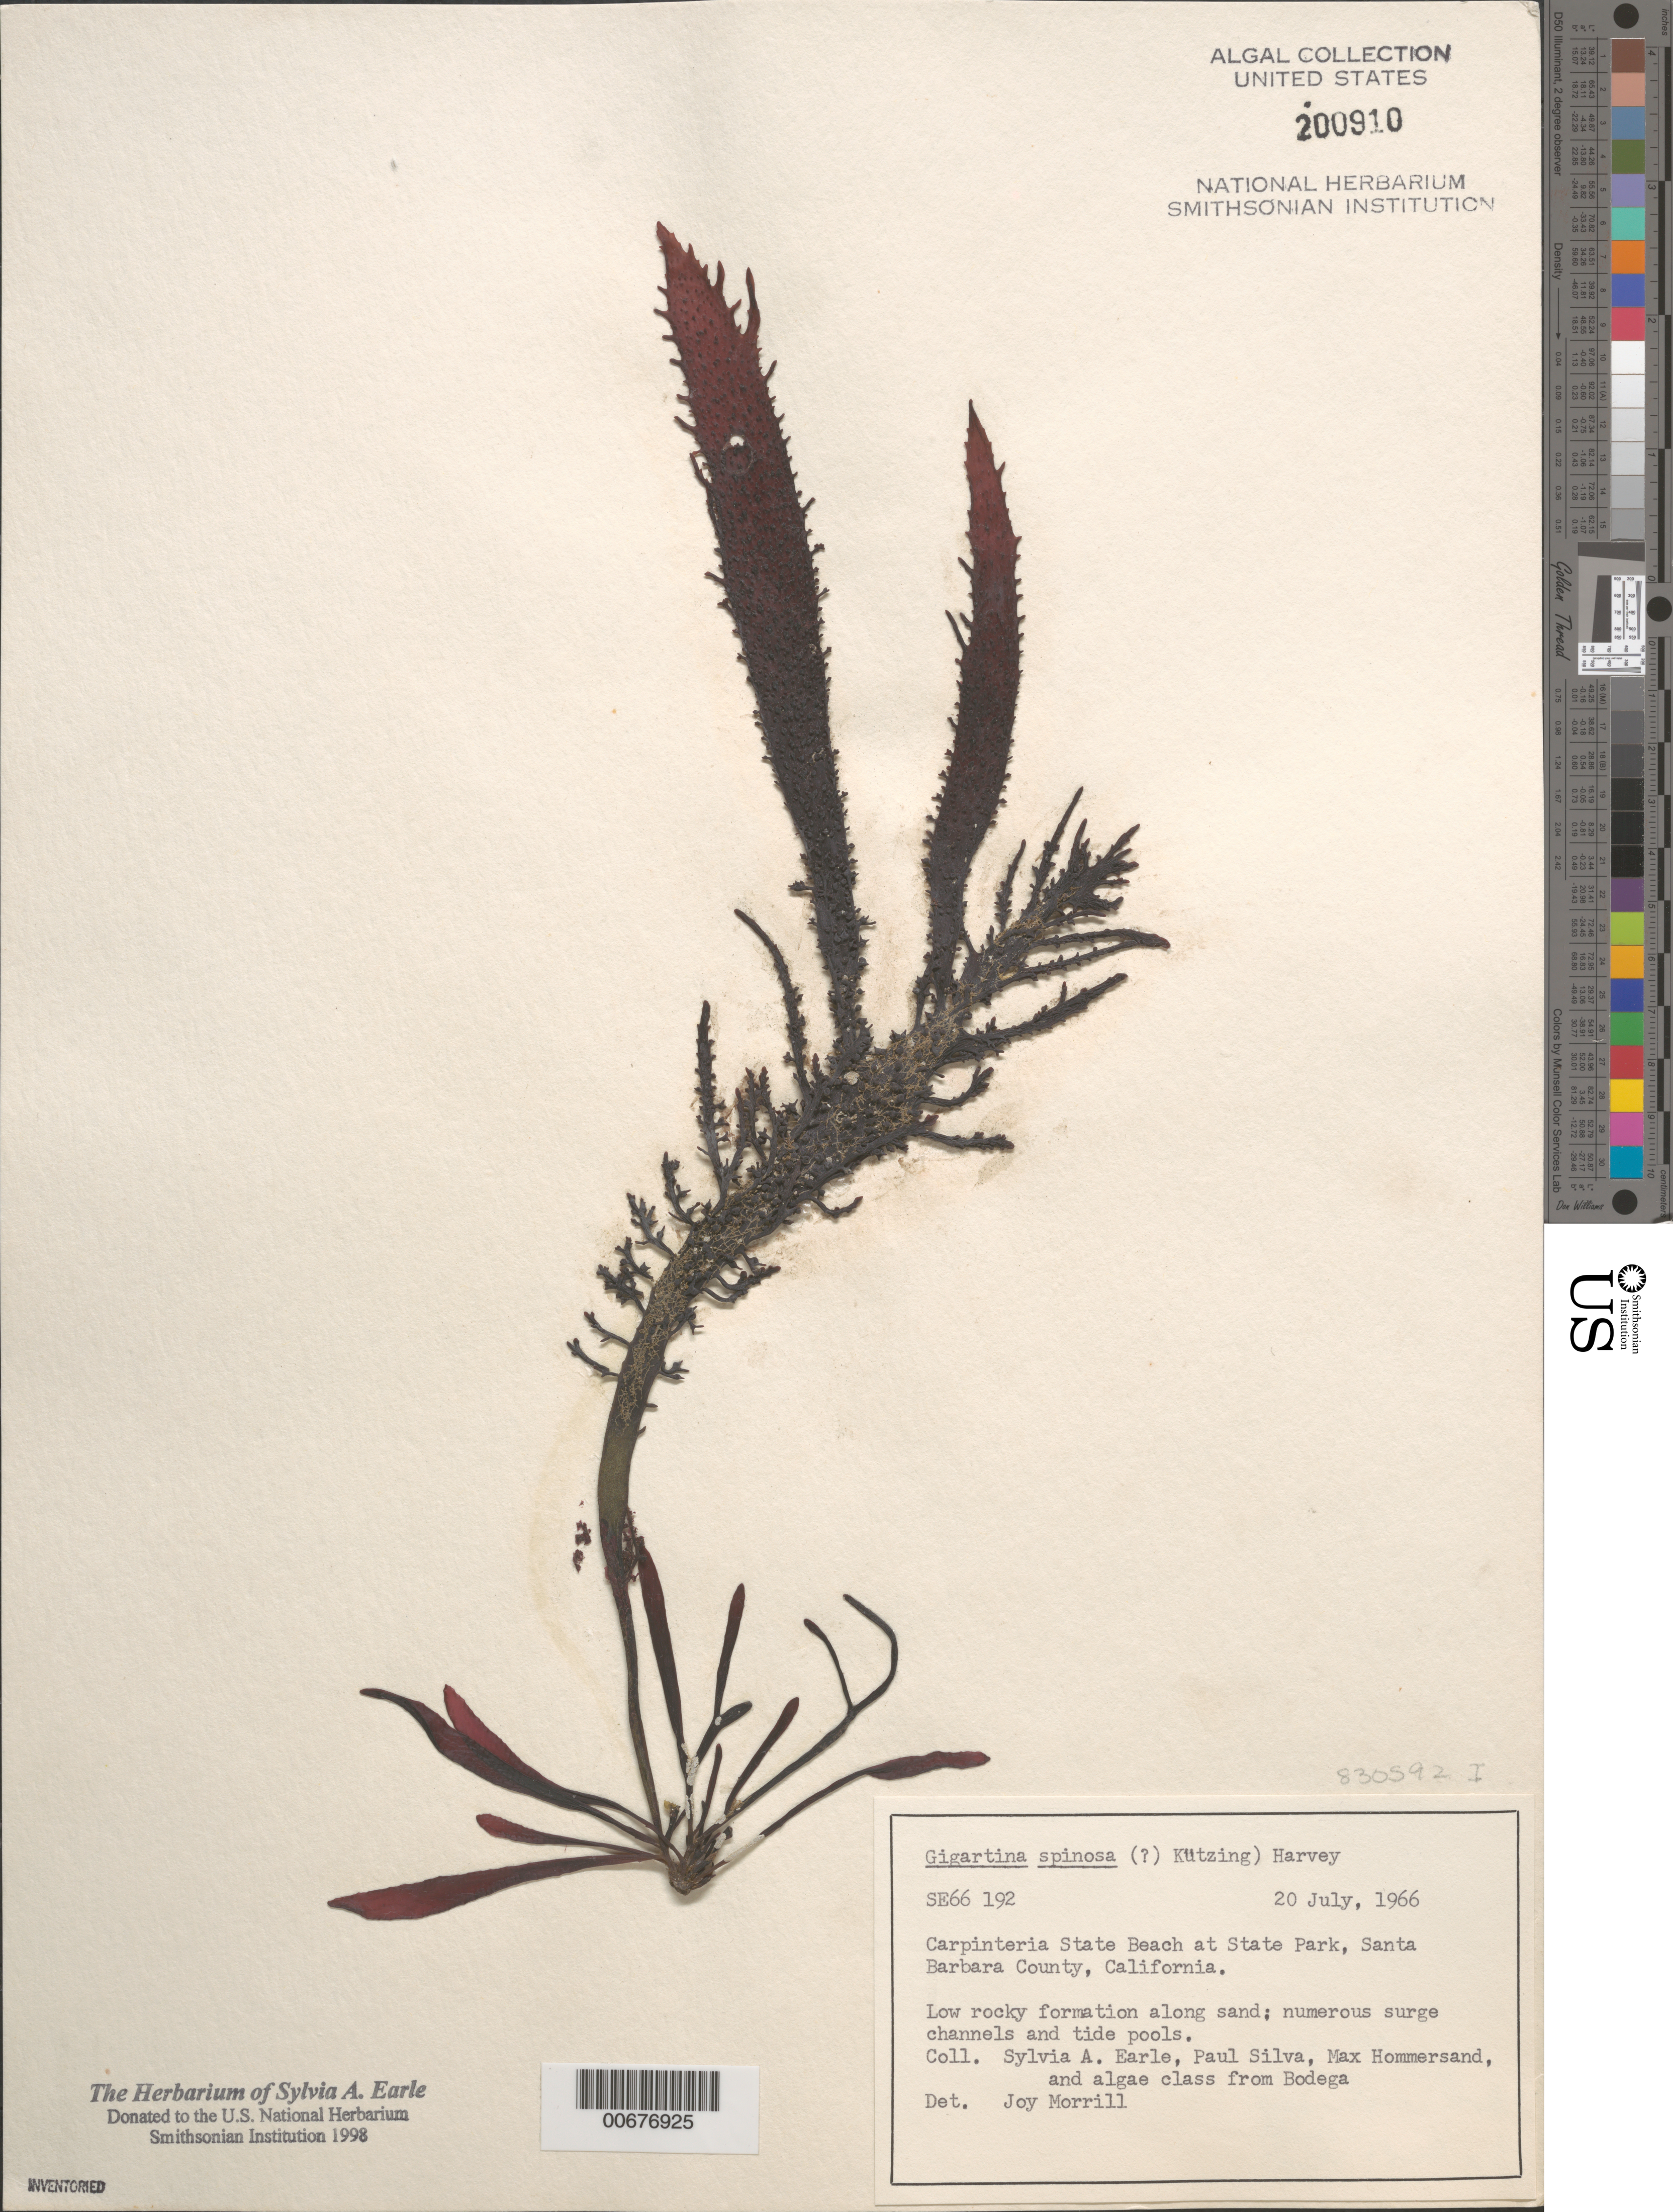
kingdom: Plantae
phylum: Rhodophyta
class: Florideophyceae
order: Gigartinales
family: Gigartinaceae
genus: Chondracanthus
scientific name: Chondracanthus spinosus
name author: (Kütz.) Guiry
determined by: Algae name updating Project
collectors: S. A. Earle, P. C. Silva, M. H. Hommersand & Bodega Algae Class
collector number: SE 66192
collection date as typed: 20 Jul 1966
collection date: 1966-07-20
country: United States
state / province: California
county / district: Santa Barbara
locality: Carpinteria State Beach, State Park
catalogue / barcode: US 200910